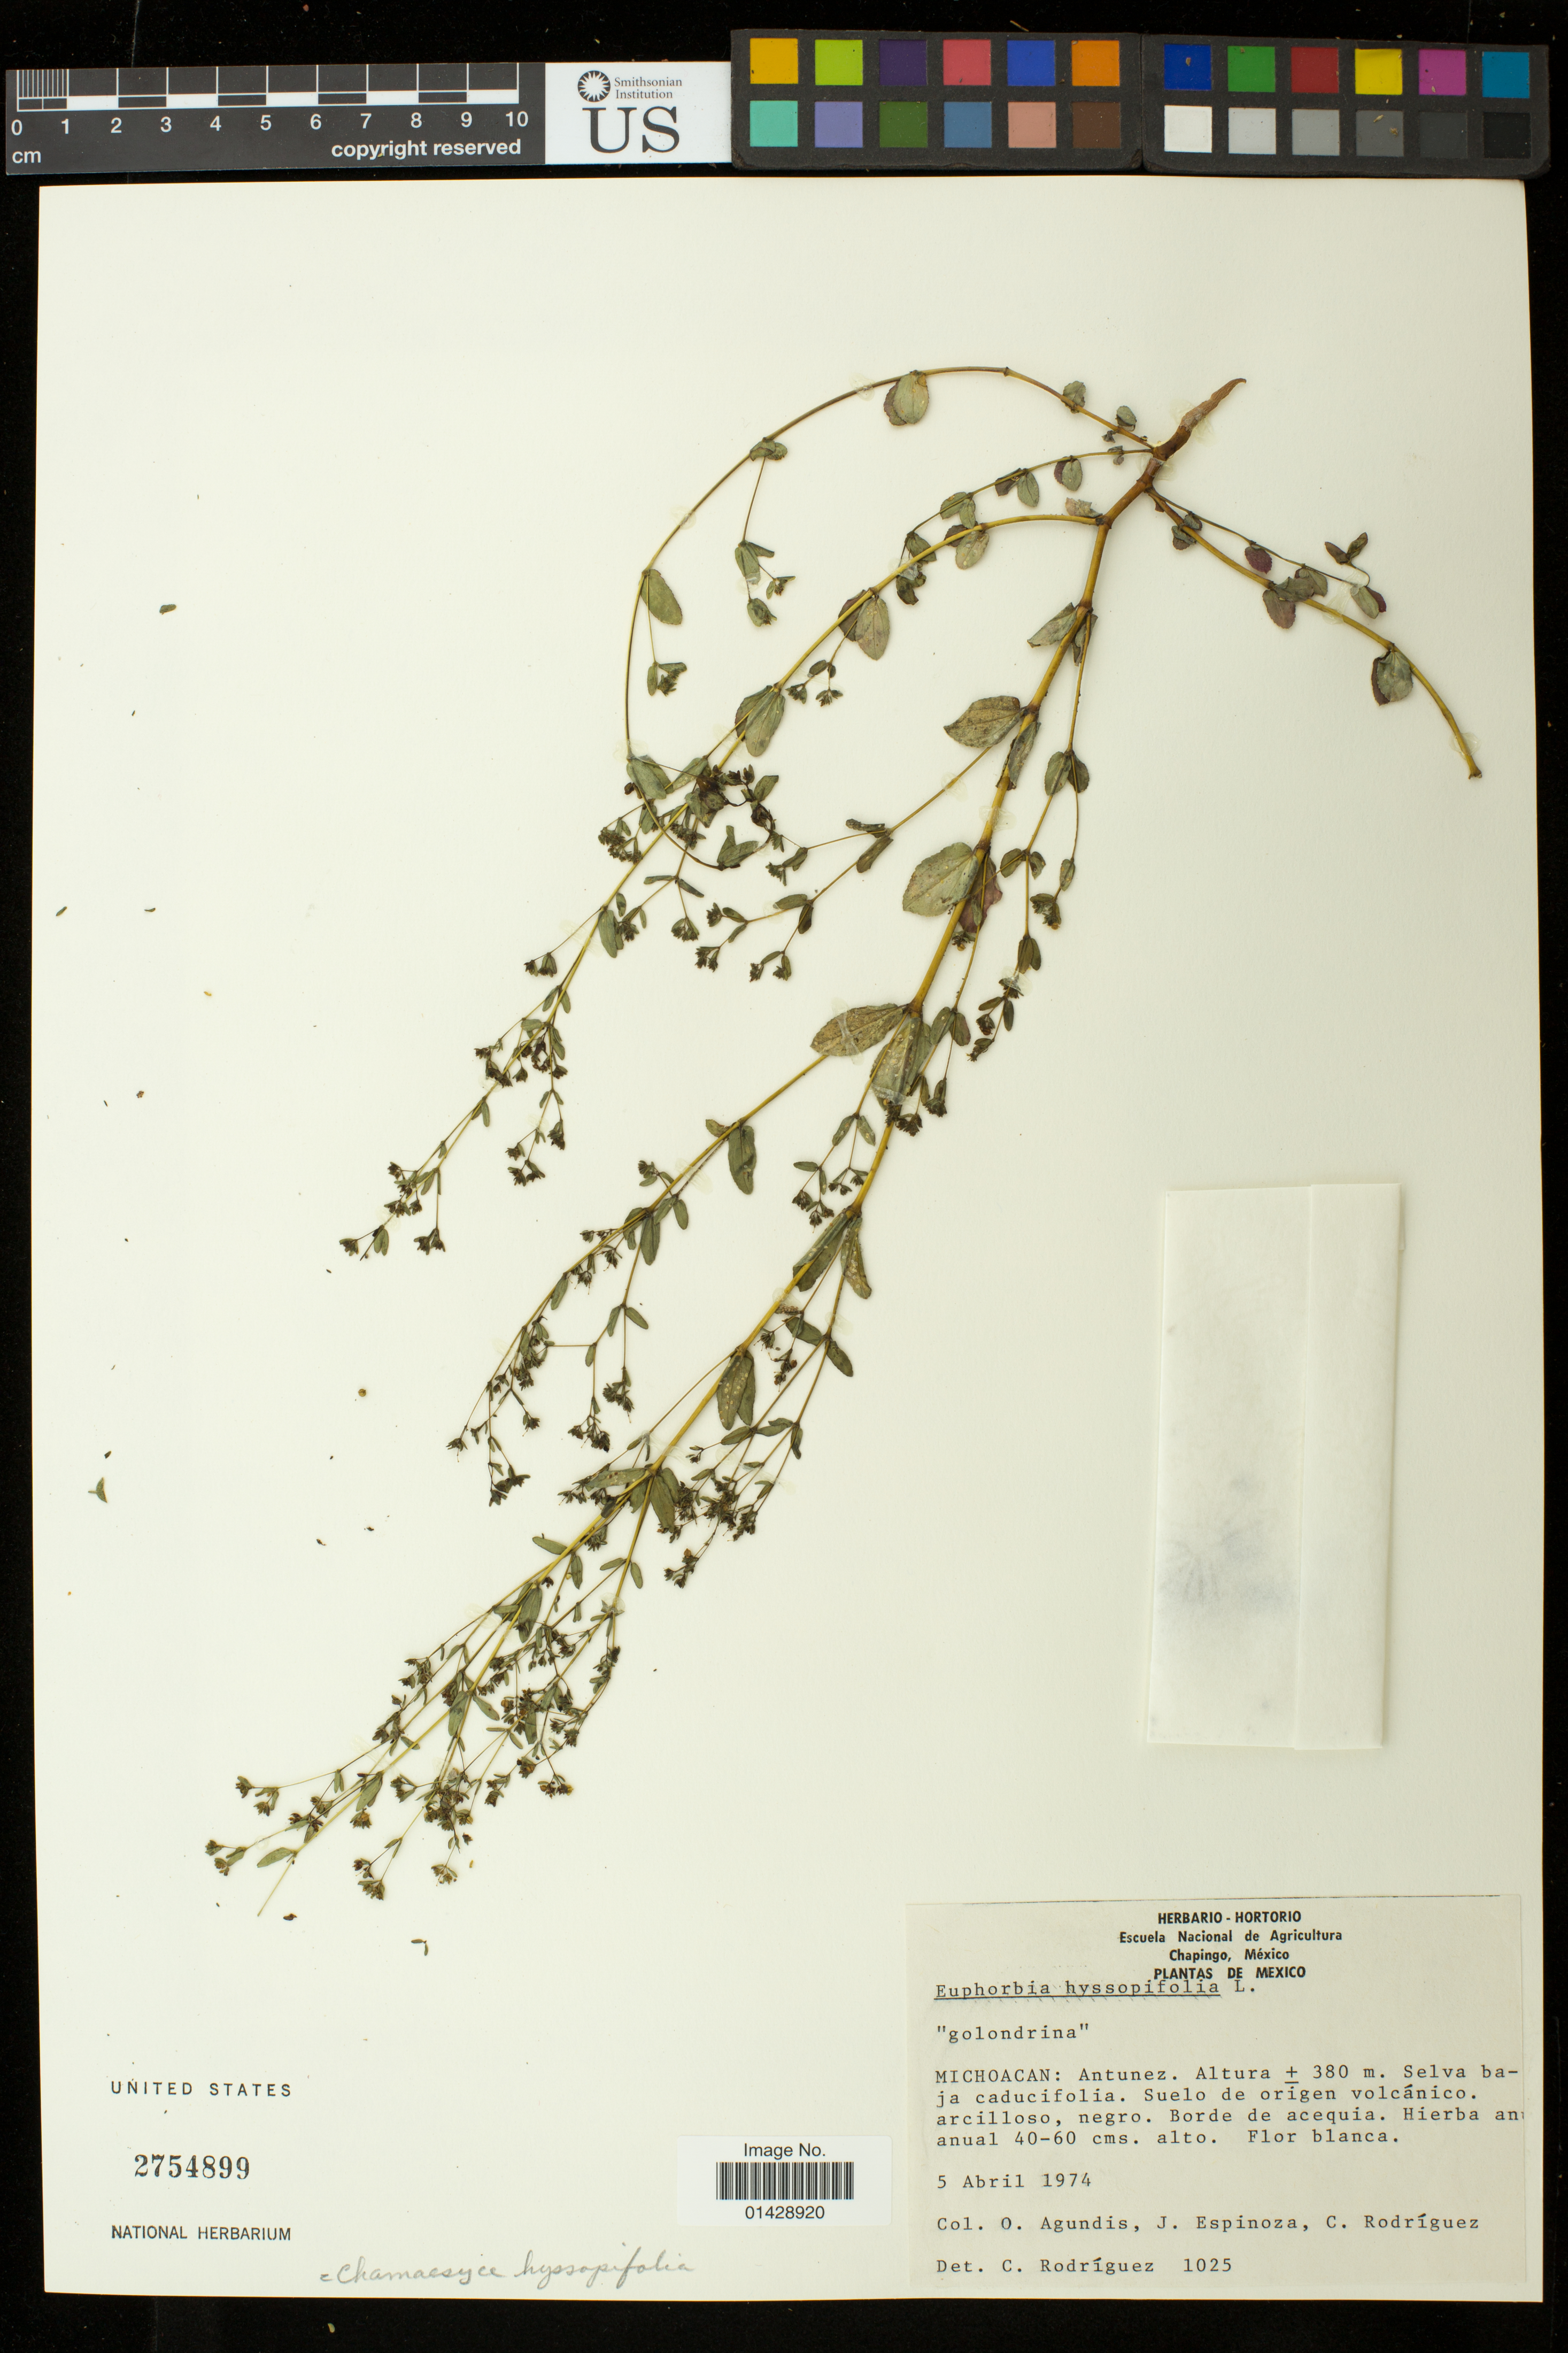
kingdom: Plantae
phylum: Tracheophyta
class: Magnoliopsida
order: Malpighiales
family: Euphorbiaceae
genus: Euphorbia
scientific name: Euphorbia hyssopifolia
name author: L.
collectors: O. Agundis, J. Espinoza & C. Rodriguez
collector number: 1025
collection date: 1974-04-05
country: Mexico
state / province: Michoacán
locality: Antunez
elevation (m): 380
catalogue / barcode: US 2754899